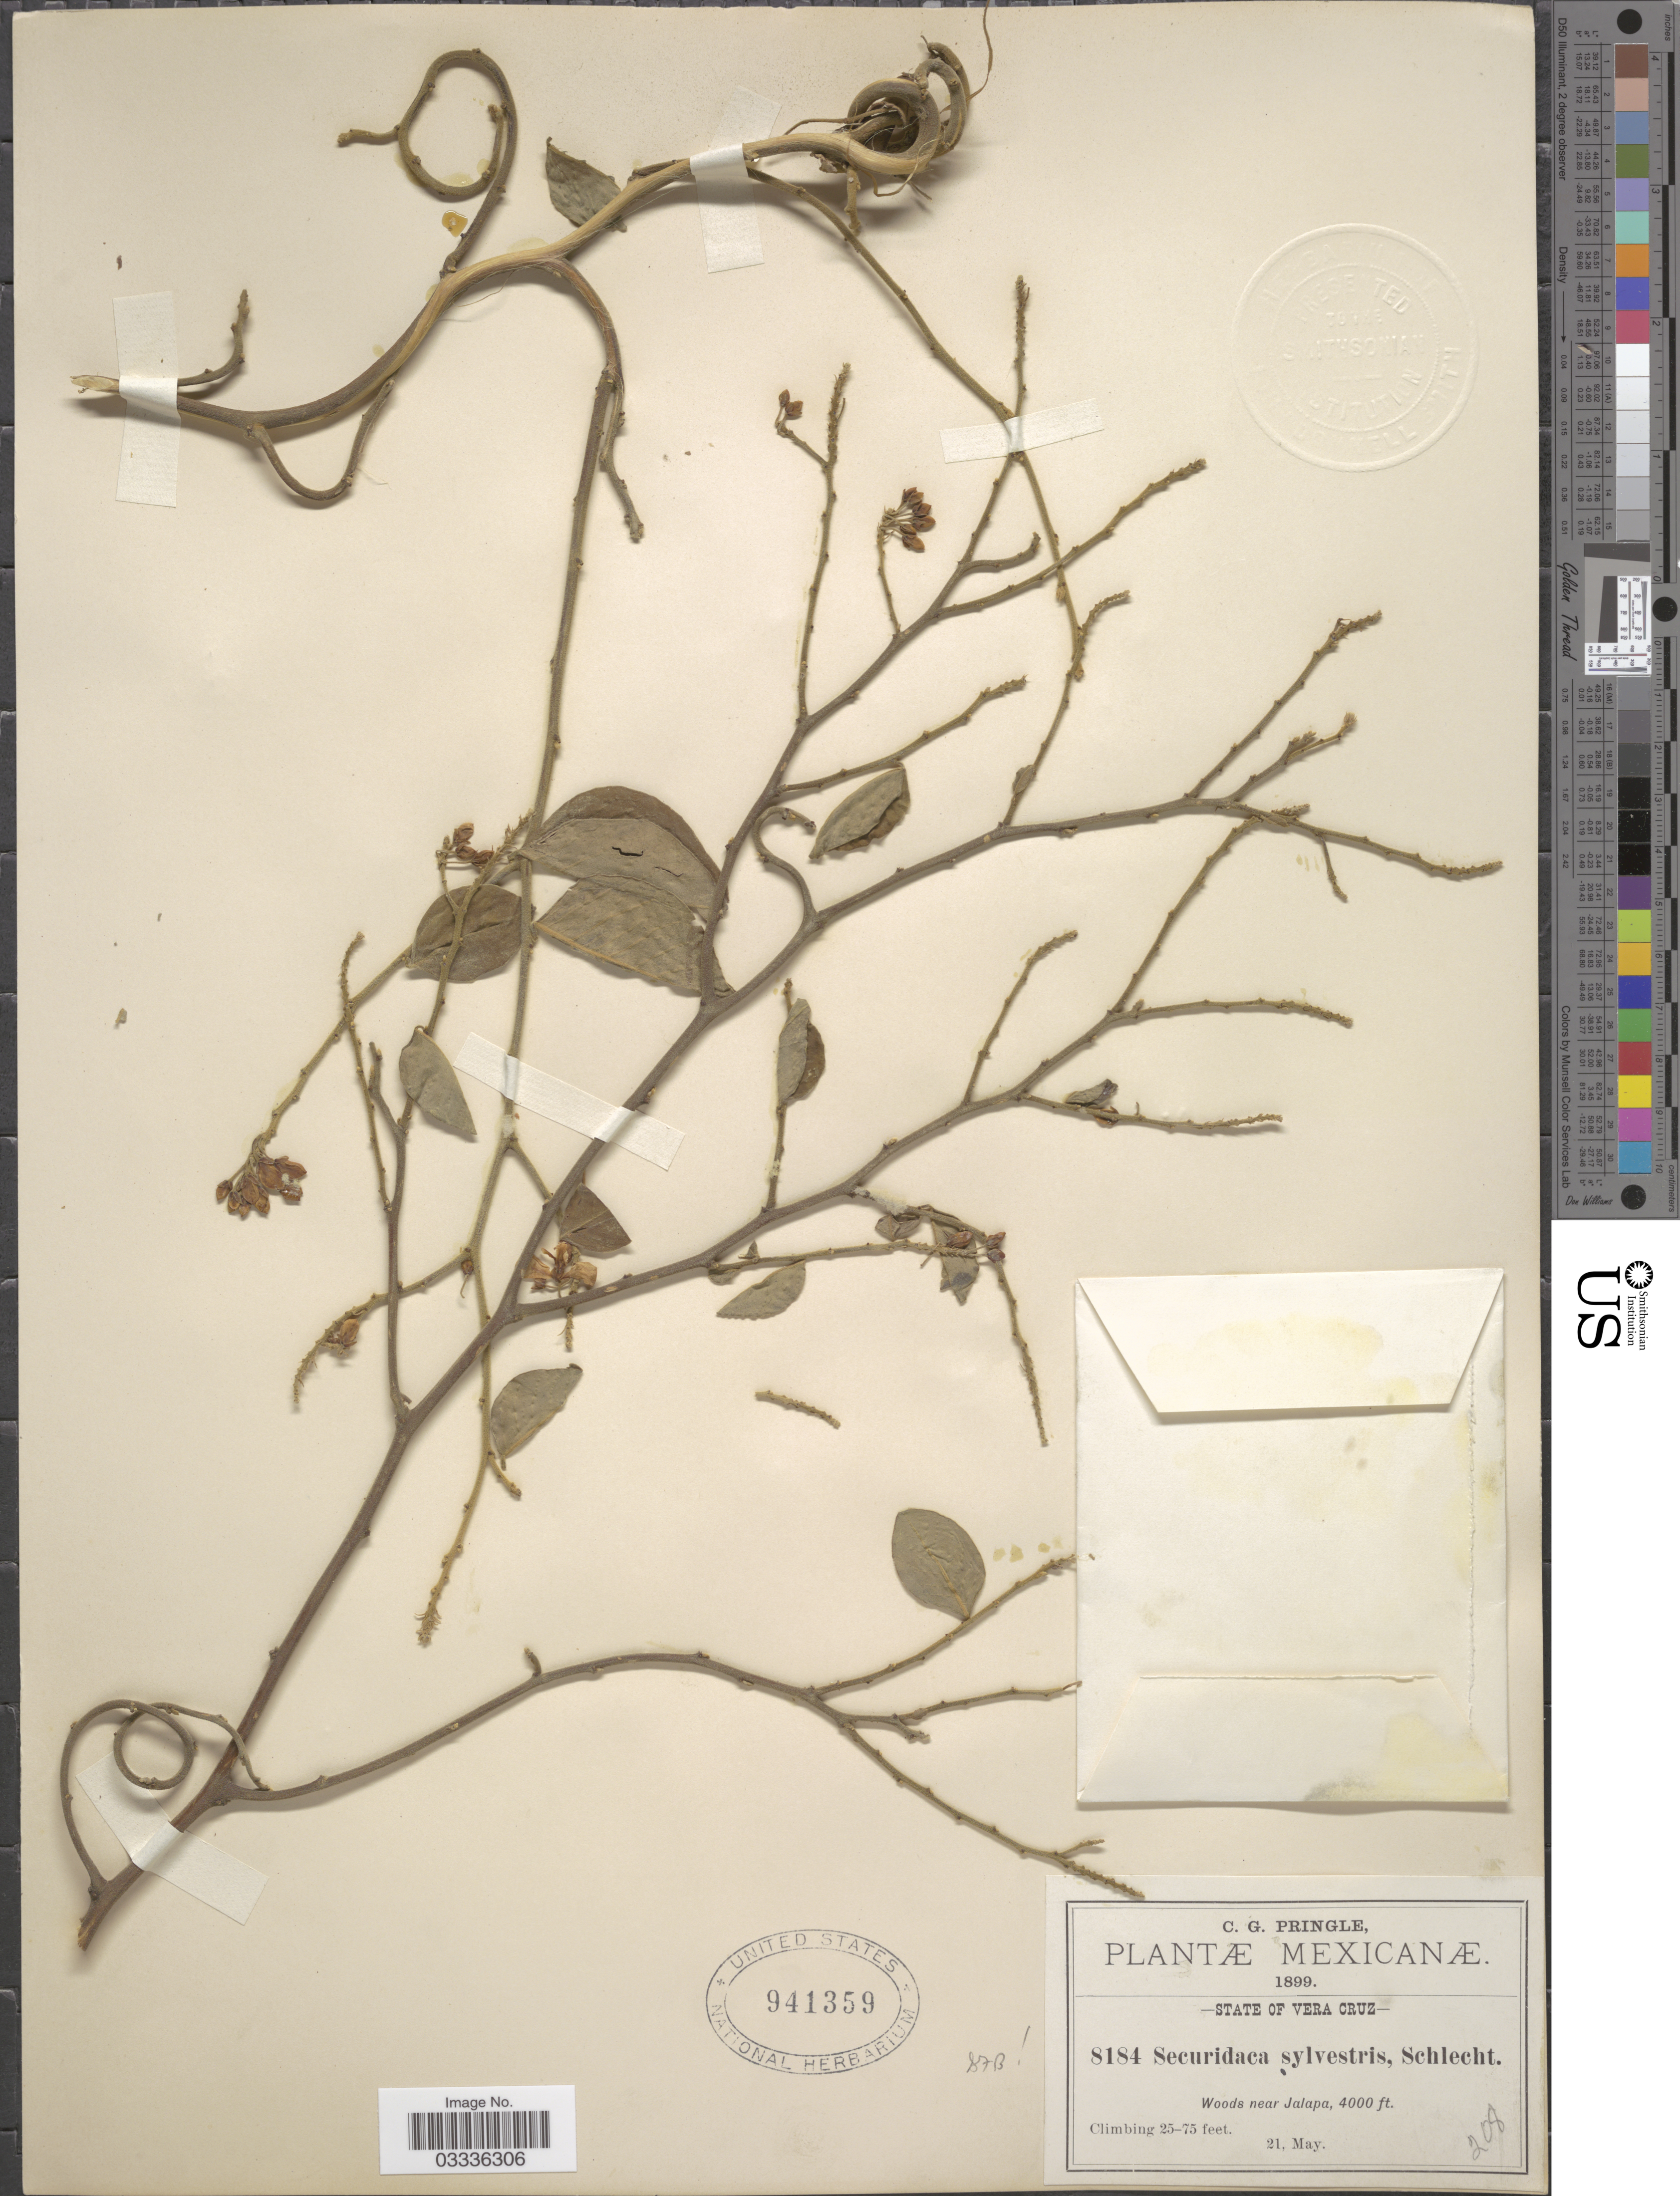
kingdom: Plantae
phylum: Tracheophyta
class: Magnoliopsida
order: Fabales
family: Polygalaceae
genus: Securidaca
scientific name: Securidaca sylvestris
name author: Schltdl.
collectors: C. G. Pringle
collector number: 8184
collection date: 1899-05-21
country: Mexico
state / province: Veracruz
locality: Vera Cruz. Woods near Jalapa.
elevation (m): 1219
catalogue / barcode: US 941359